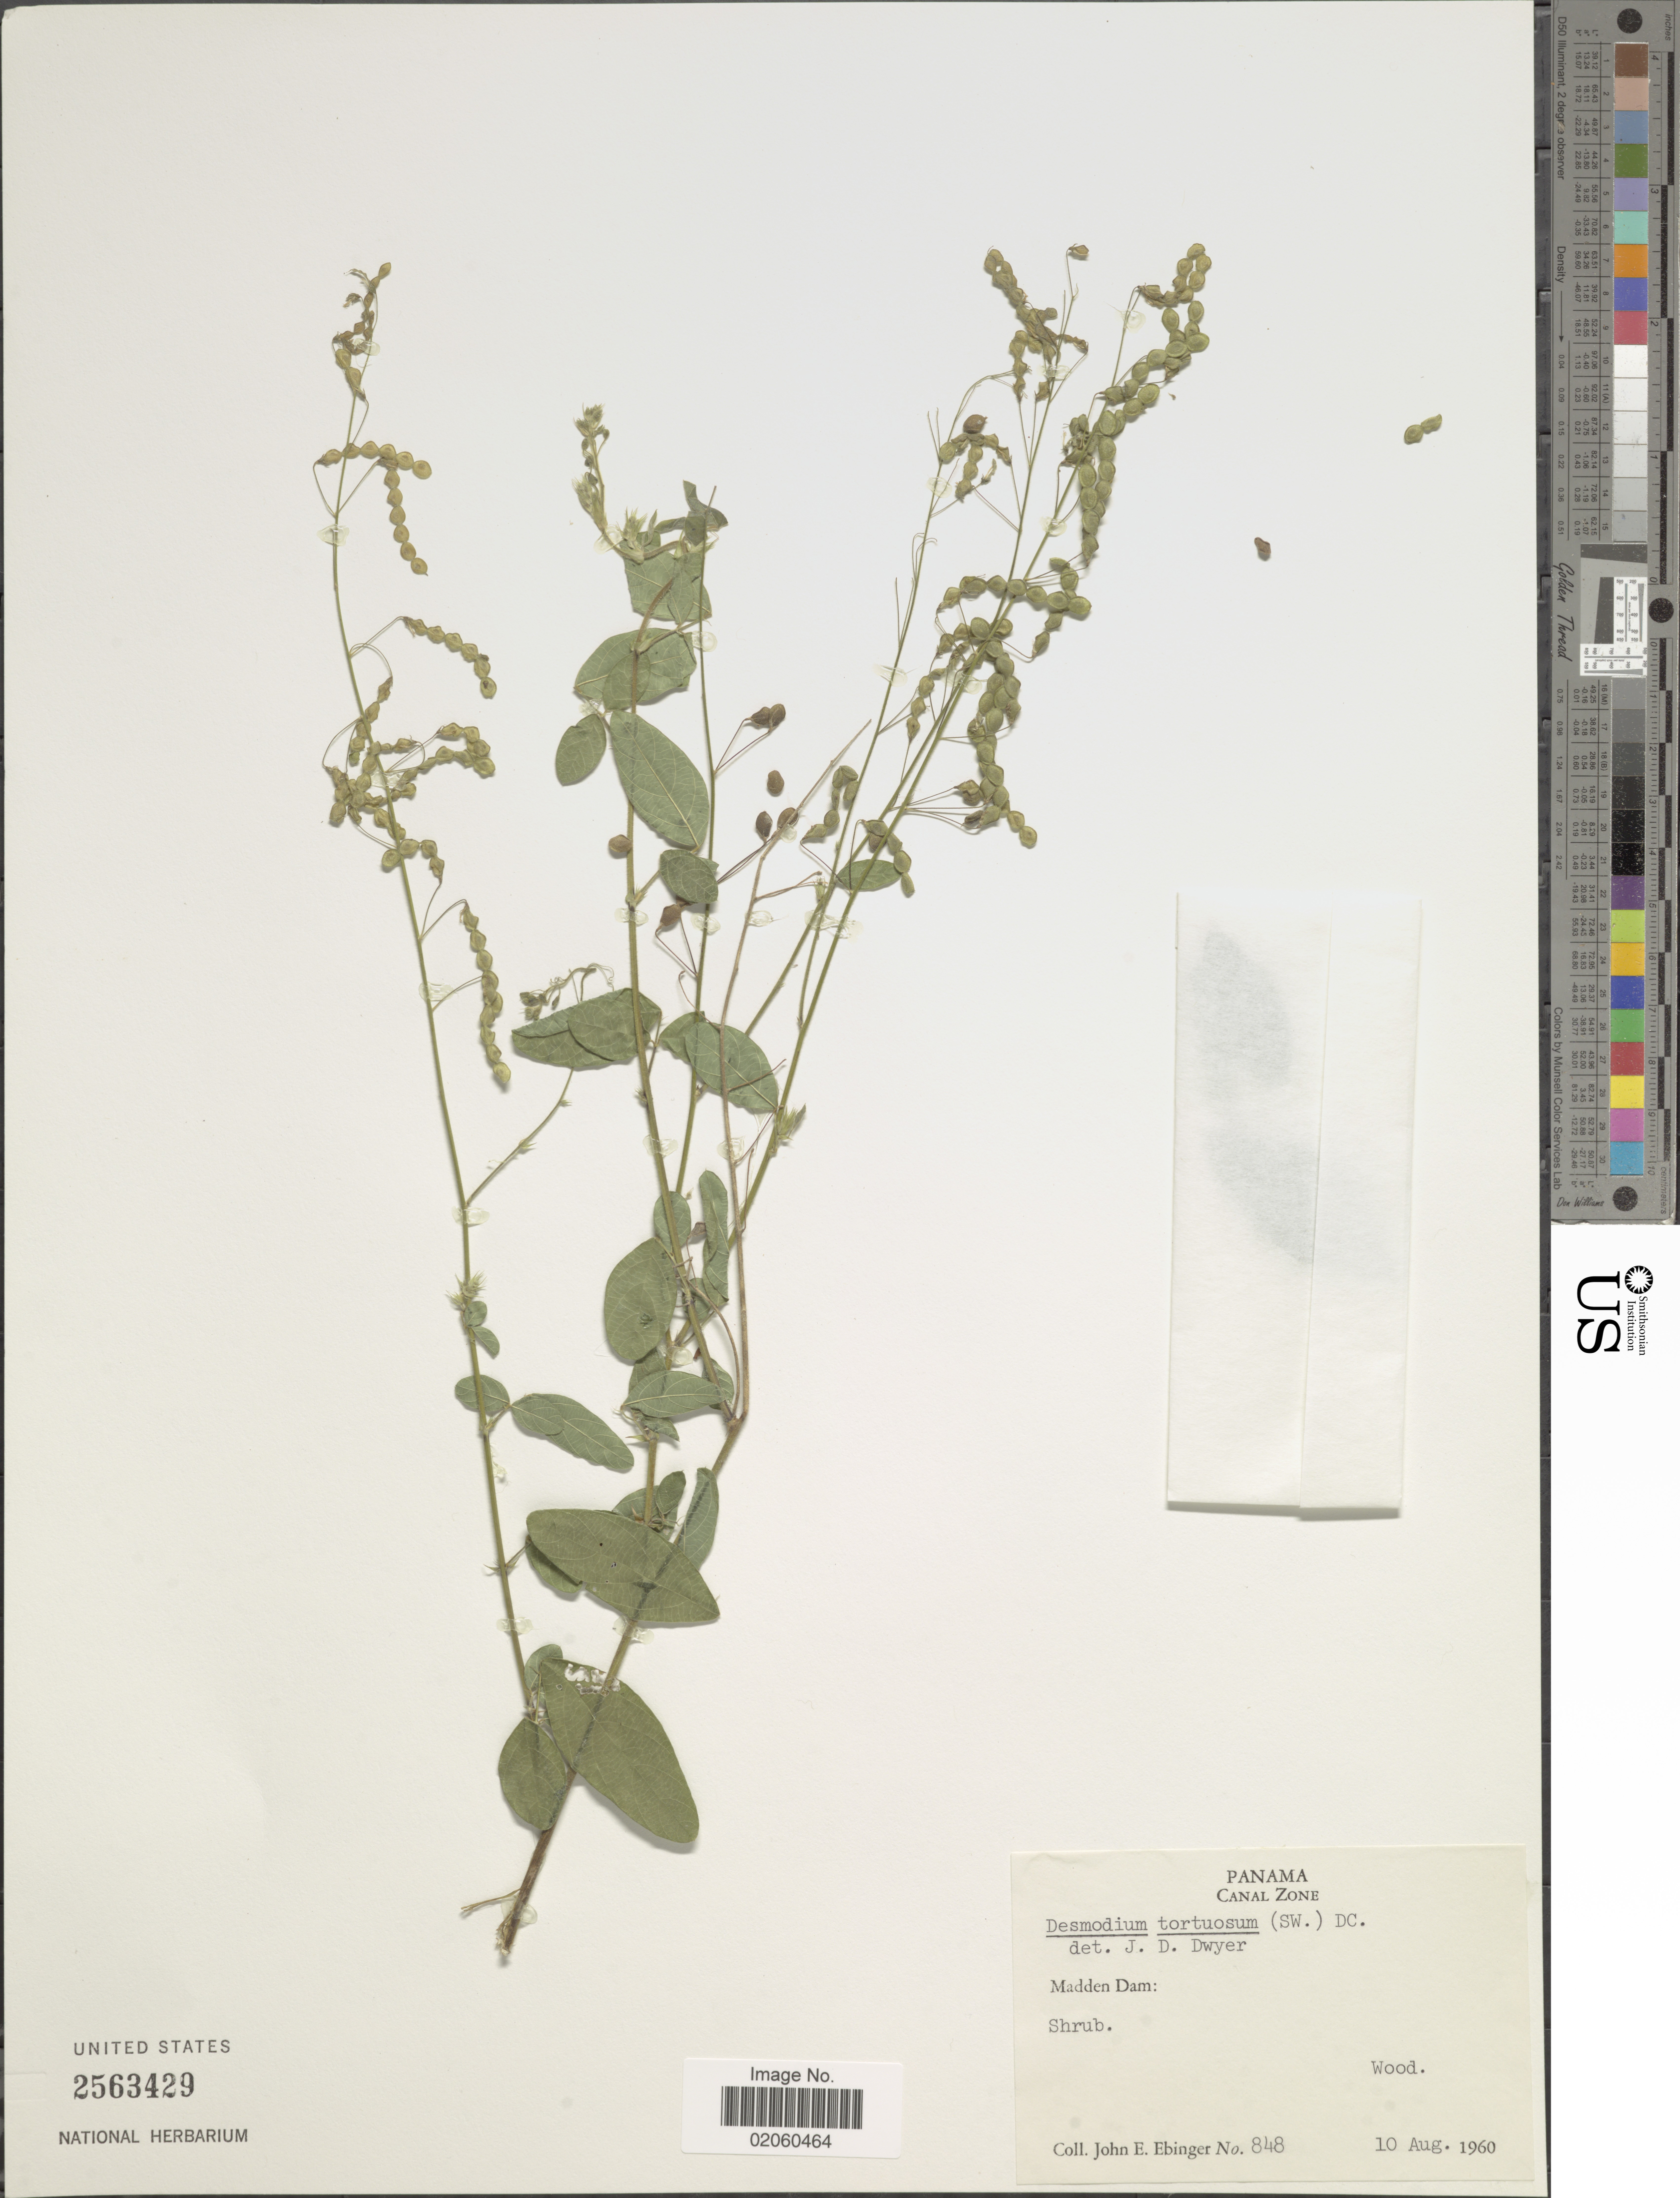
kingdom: Plantae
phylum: Tracheophyta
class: Magnoliopsida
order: Fabales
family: Fabaceae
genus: Desmodium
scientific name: Desmodium tortuosum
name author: (Sw.) DC.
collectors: J. Ebinger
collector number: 848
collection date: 1960-08-10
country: Panama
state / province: Colón / Panamá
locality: Canal Zone, Madden Dam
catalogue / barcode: US 2563429